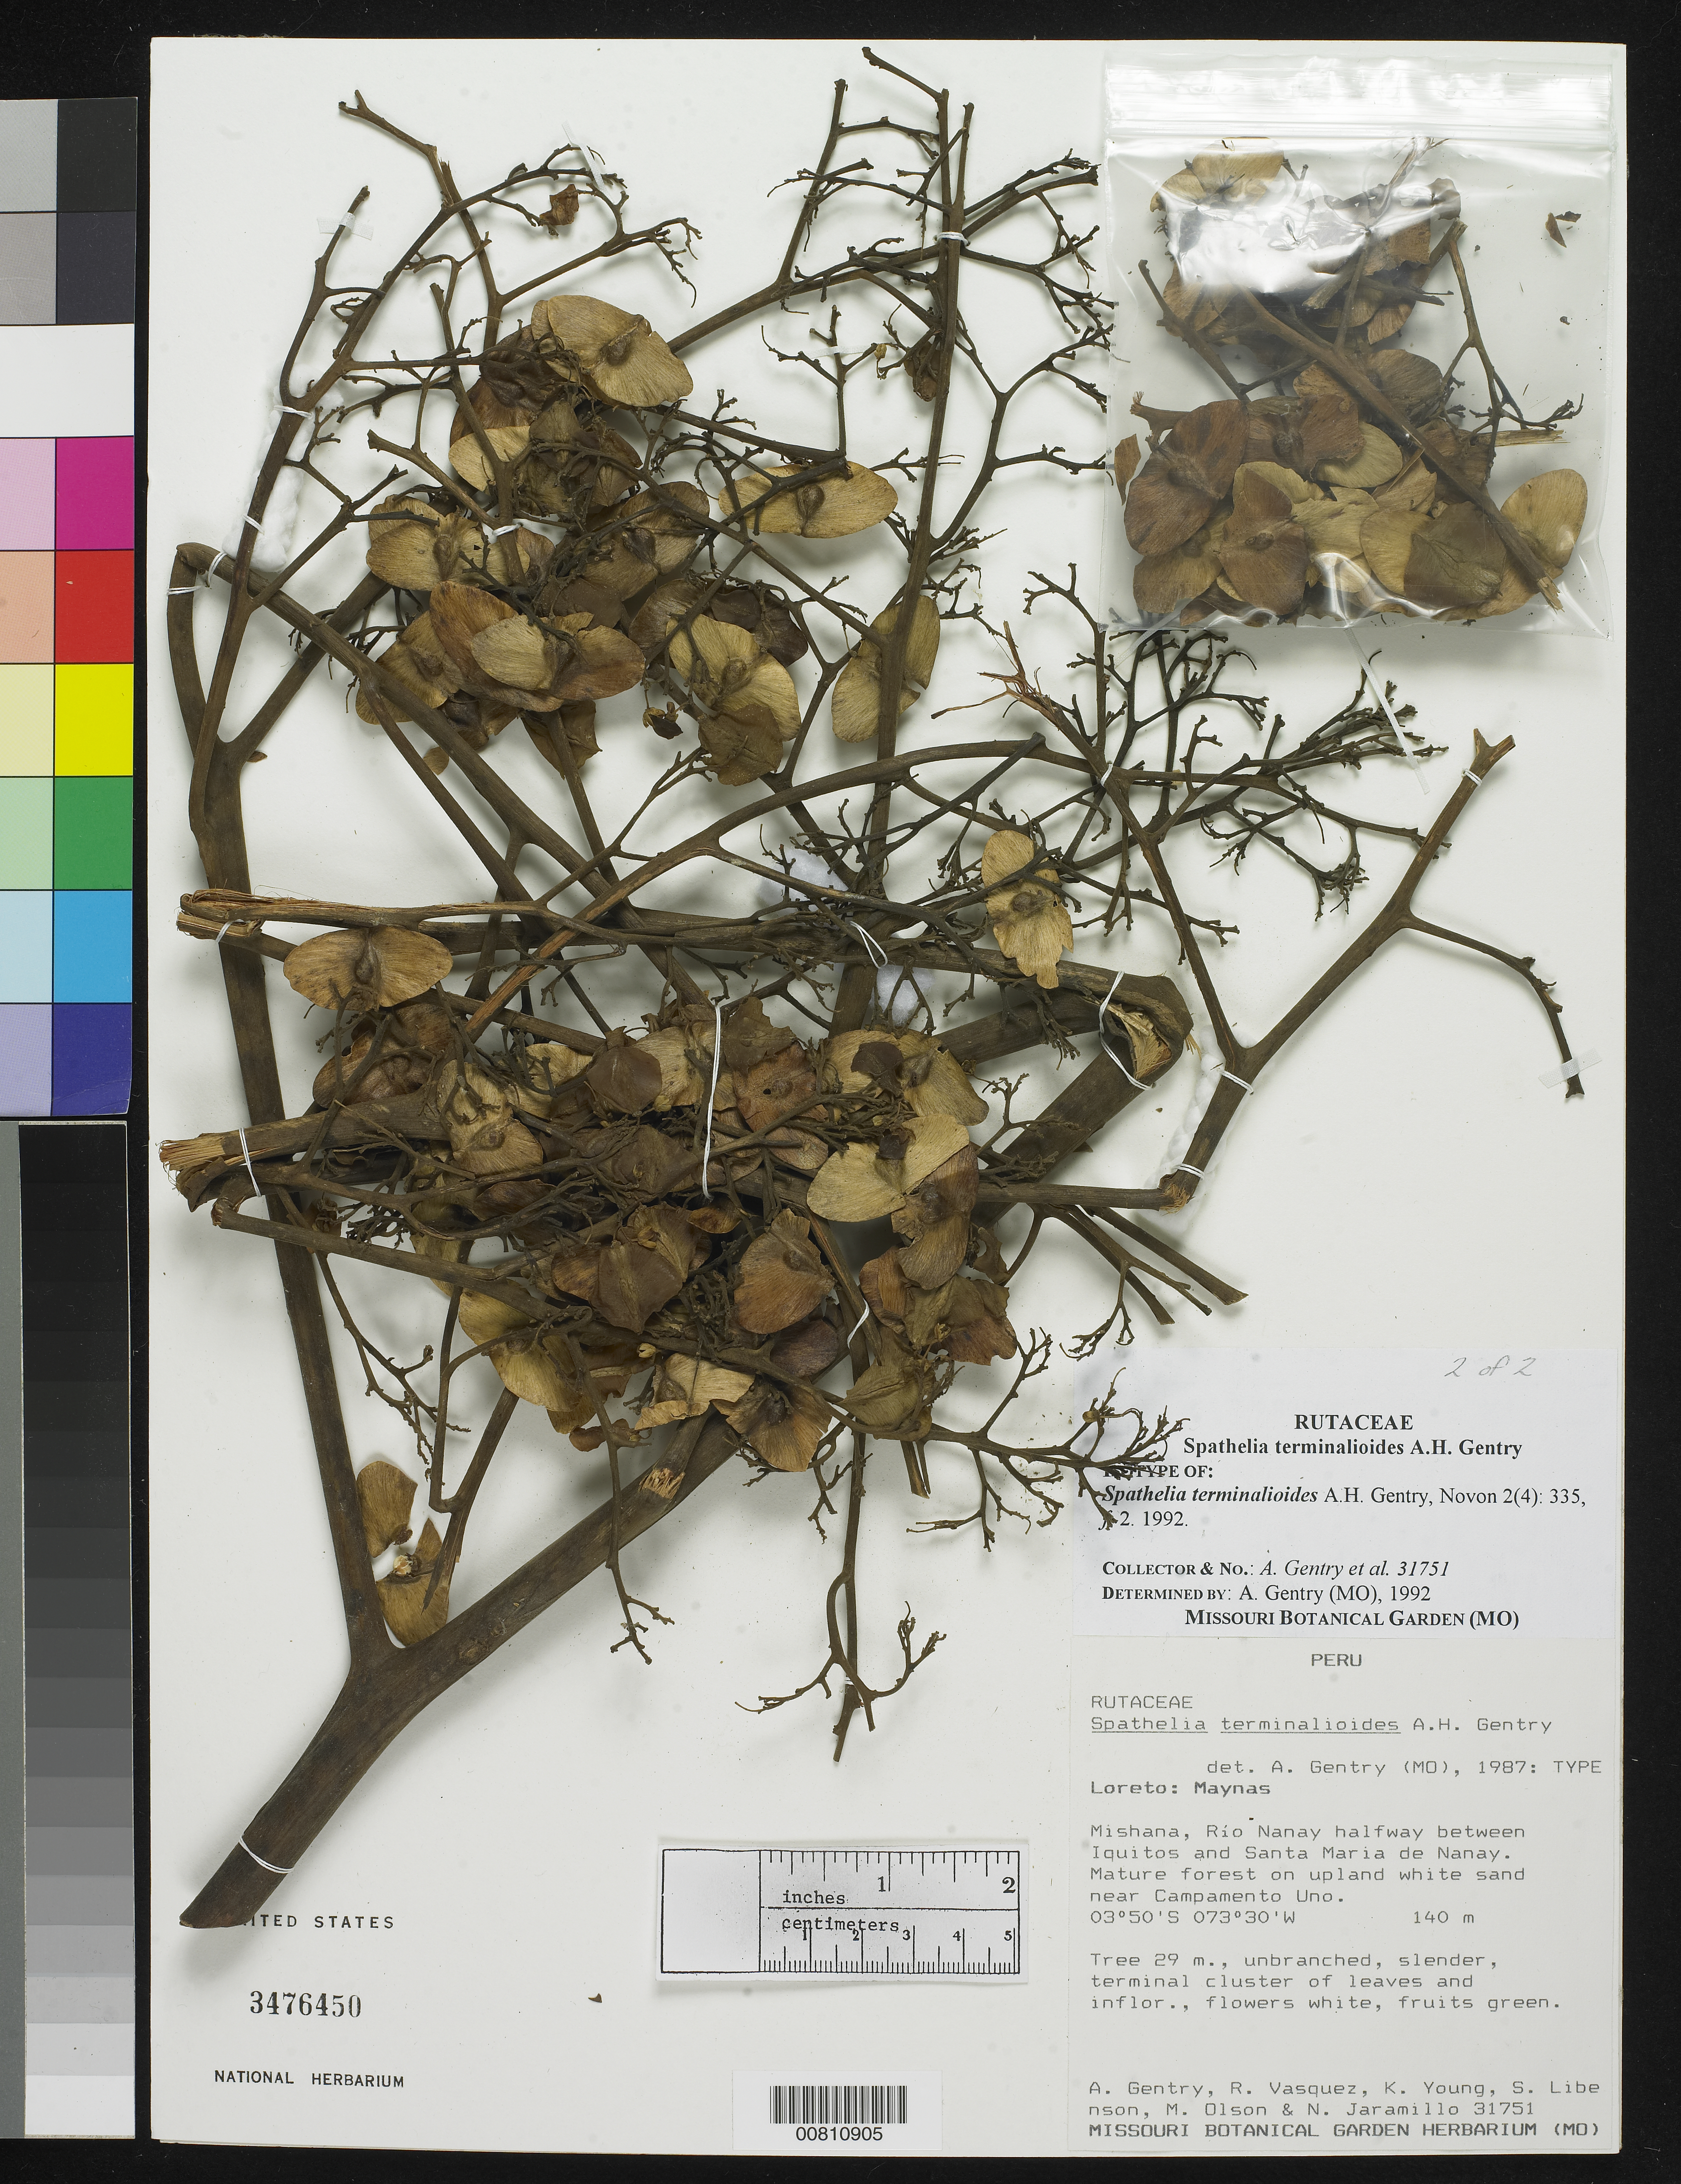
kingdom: Plantae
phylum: Tracheophyta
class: Magnoliopsida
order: Sapindales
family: Rutaceae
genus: Spathelia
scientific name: Spathelia terminalioides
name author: A.H. Gentry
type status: Isotype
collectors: A. H. Gentry, R. Vasquez, K. Young, S. Libenson, M. Olson & N. Jaramillo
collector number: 31751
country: Peru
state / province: Loreto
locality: Loreto: Maynas. Mishana, Río Nanay halfway between Iquitos and Santa Maria de Nanay, near Campamento Uno.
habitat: Mature forest on upland white sand.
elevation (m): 140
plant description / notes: Holotype at MO.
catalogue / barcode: US 3476450